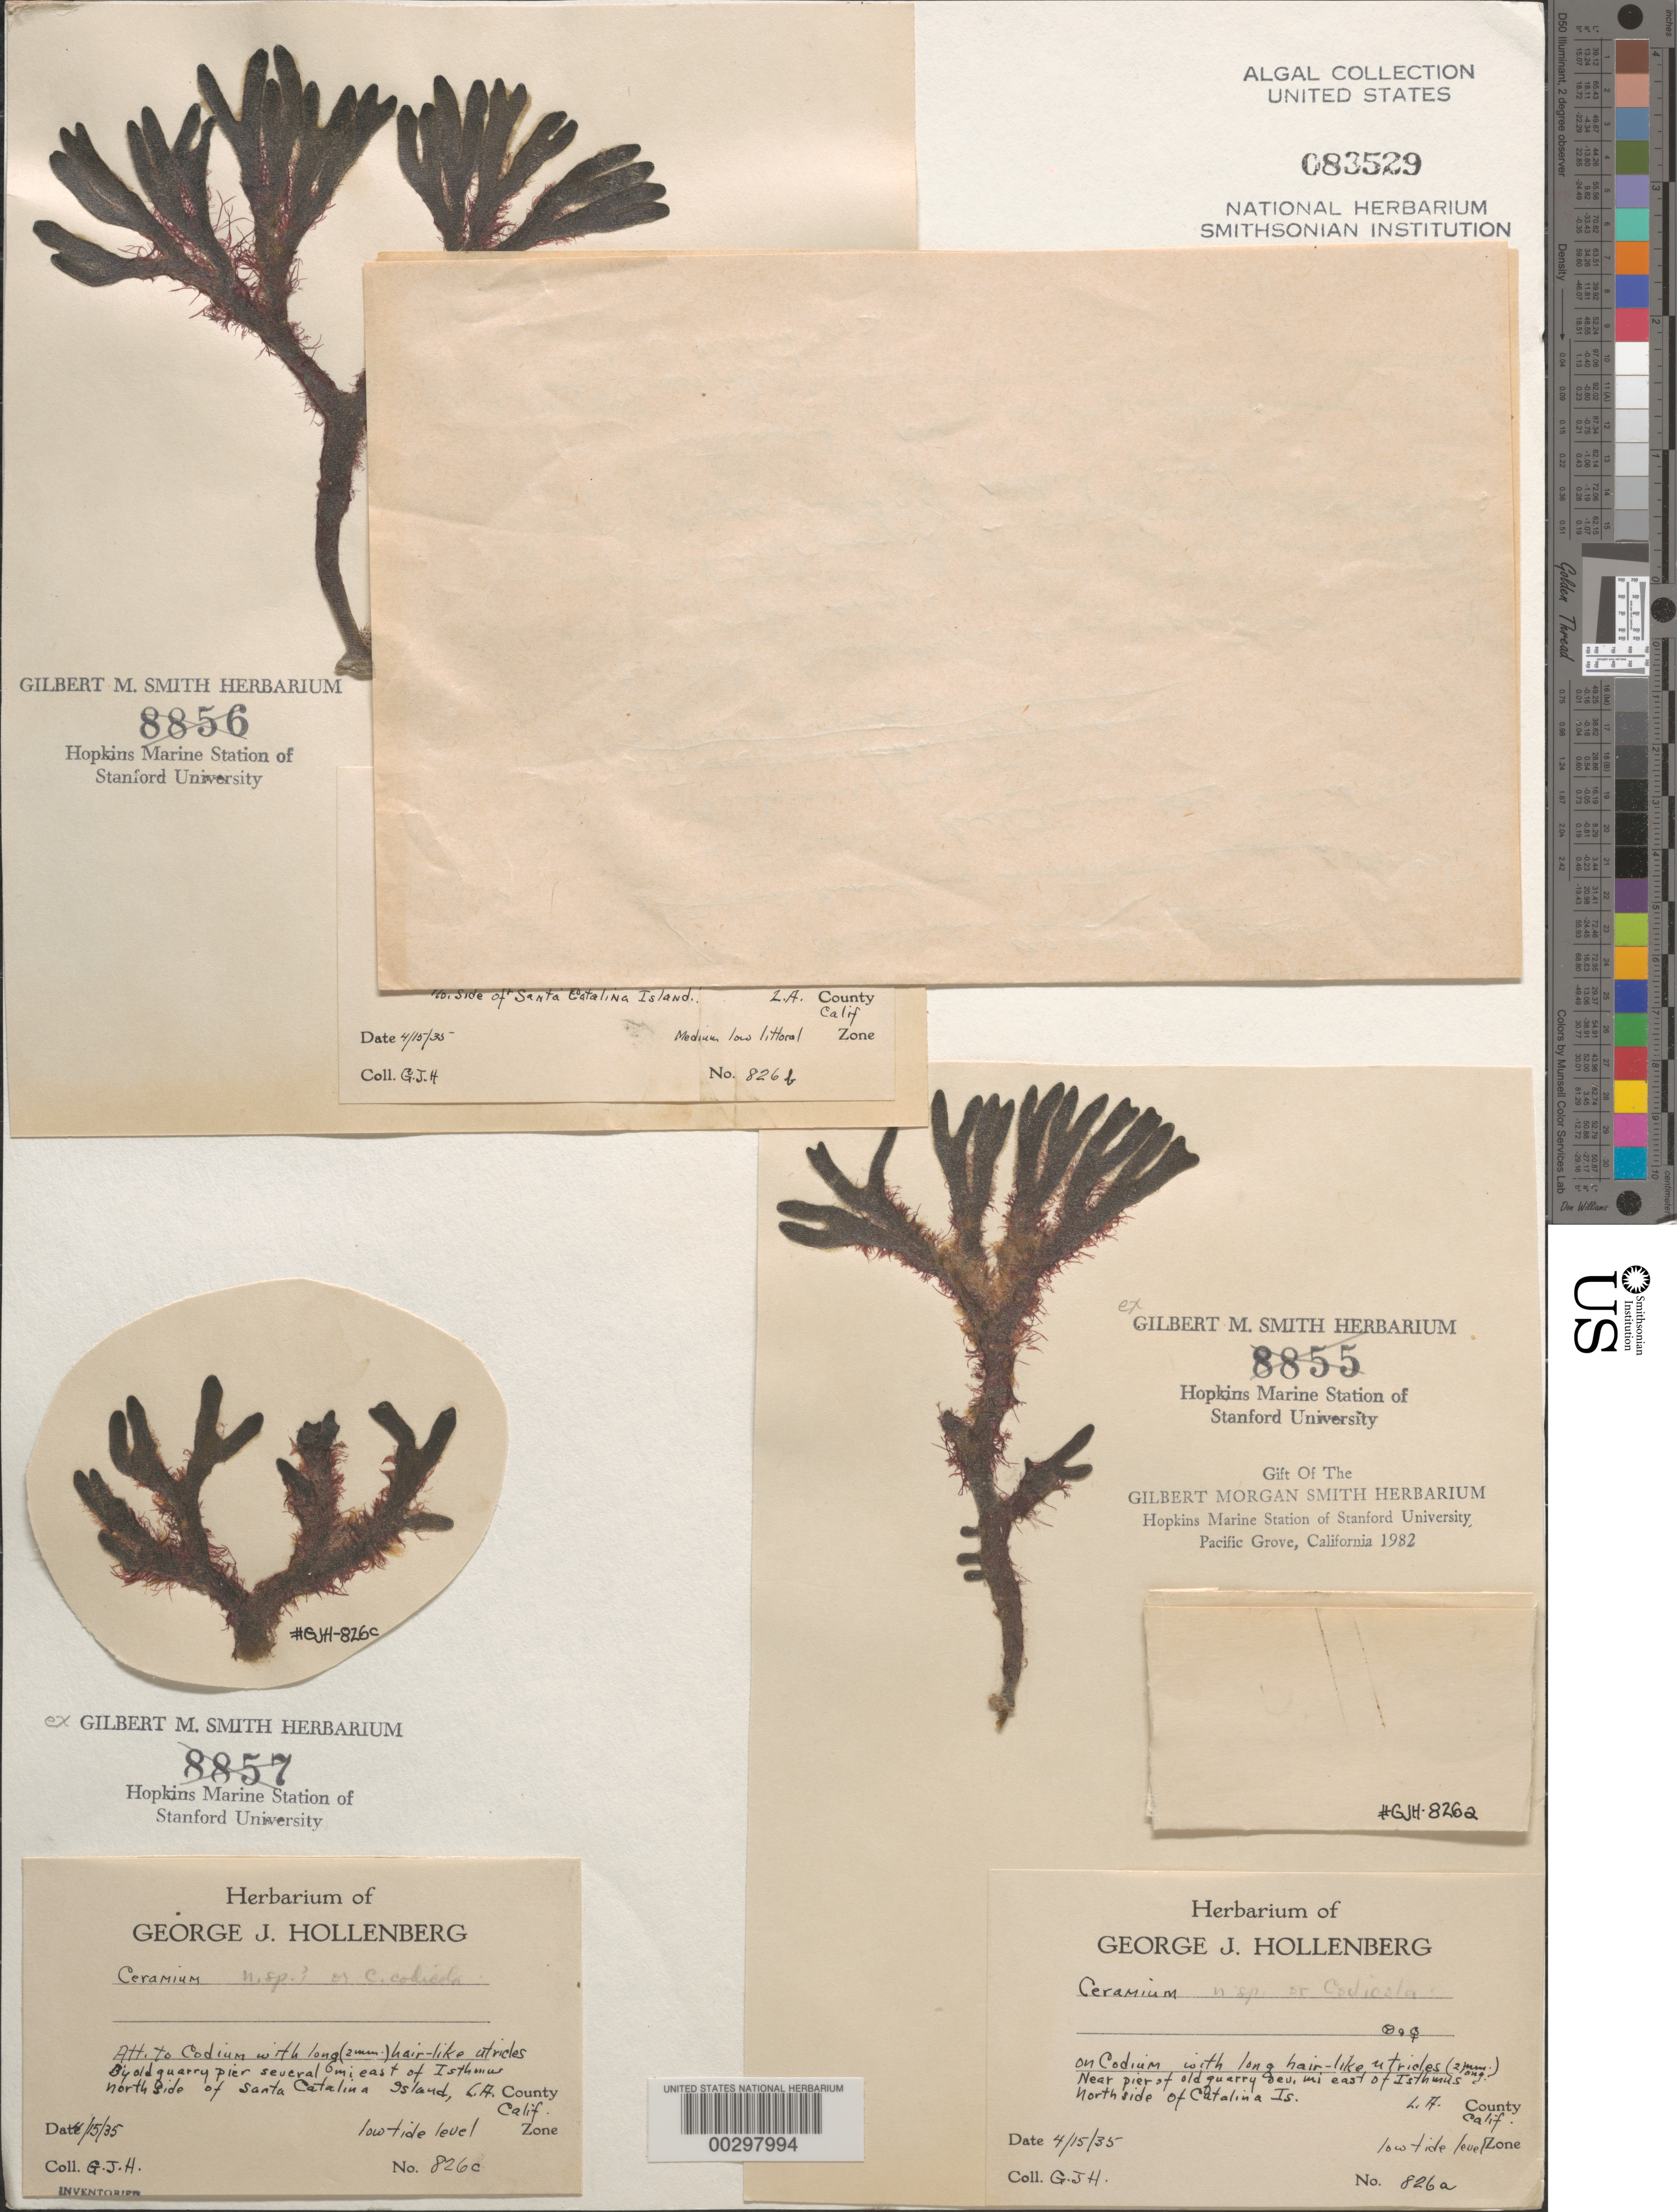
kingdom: Plantae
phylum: Rhodophyta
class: Florideophyceae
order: Ceramiales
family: Ceramiaceae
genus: Ceramium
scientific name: Ceramium codicola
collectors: G. Hollenberg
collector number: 826A & 826B & 826C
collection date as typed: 15 Apr 1935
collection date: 1935-04-15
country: United States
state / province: California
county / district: Los Angeles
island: Santa Catalina Island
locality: East of Isthmus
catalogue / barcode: US 83529